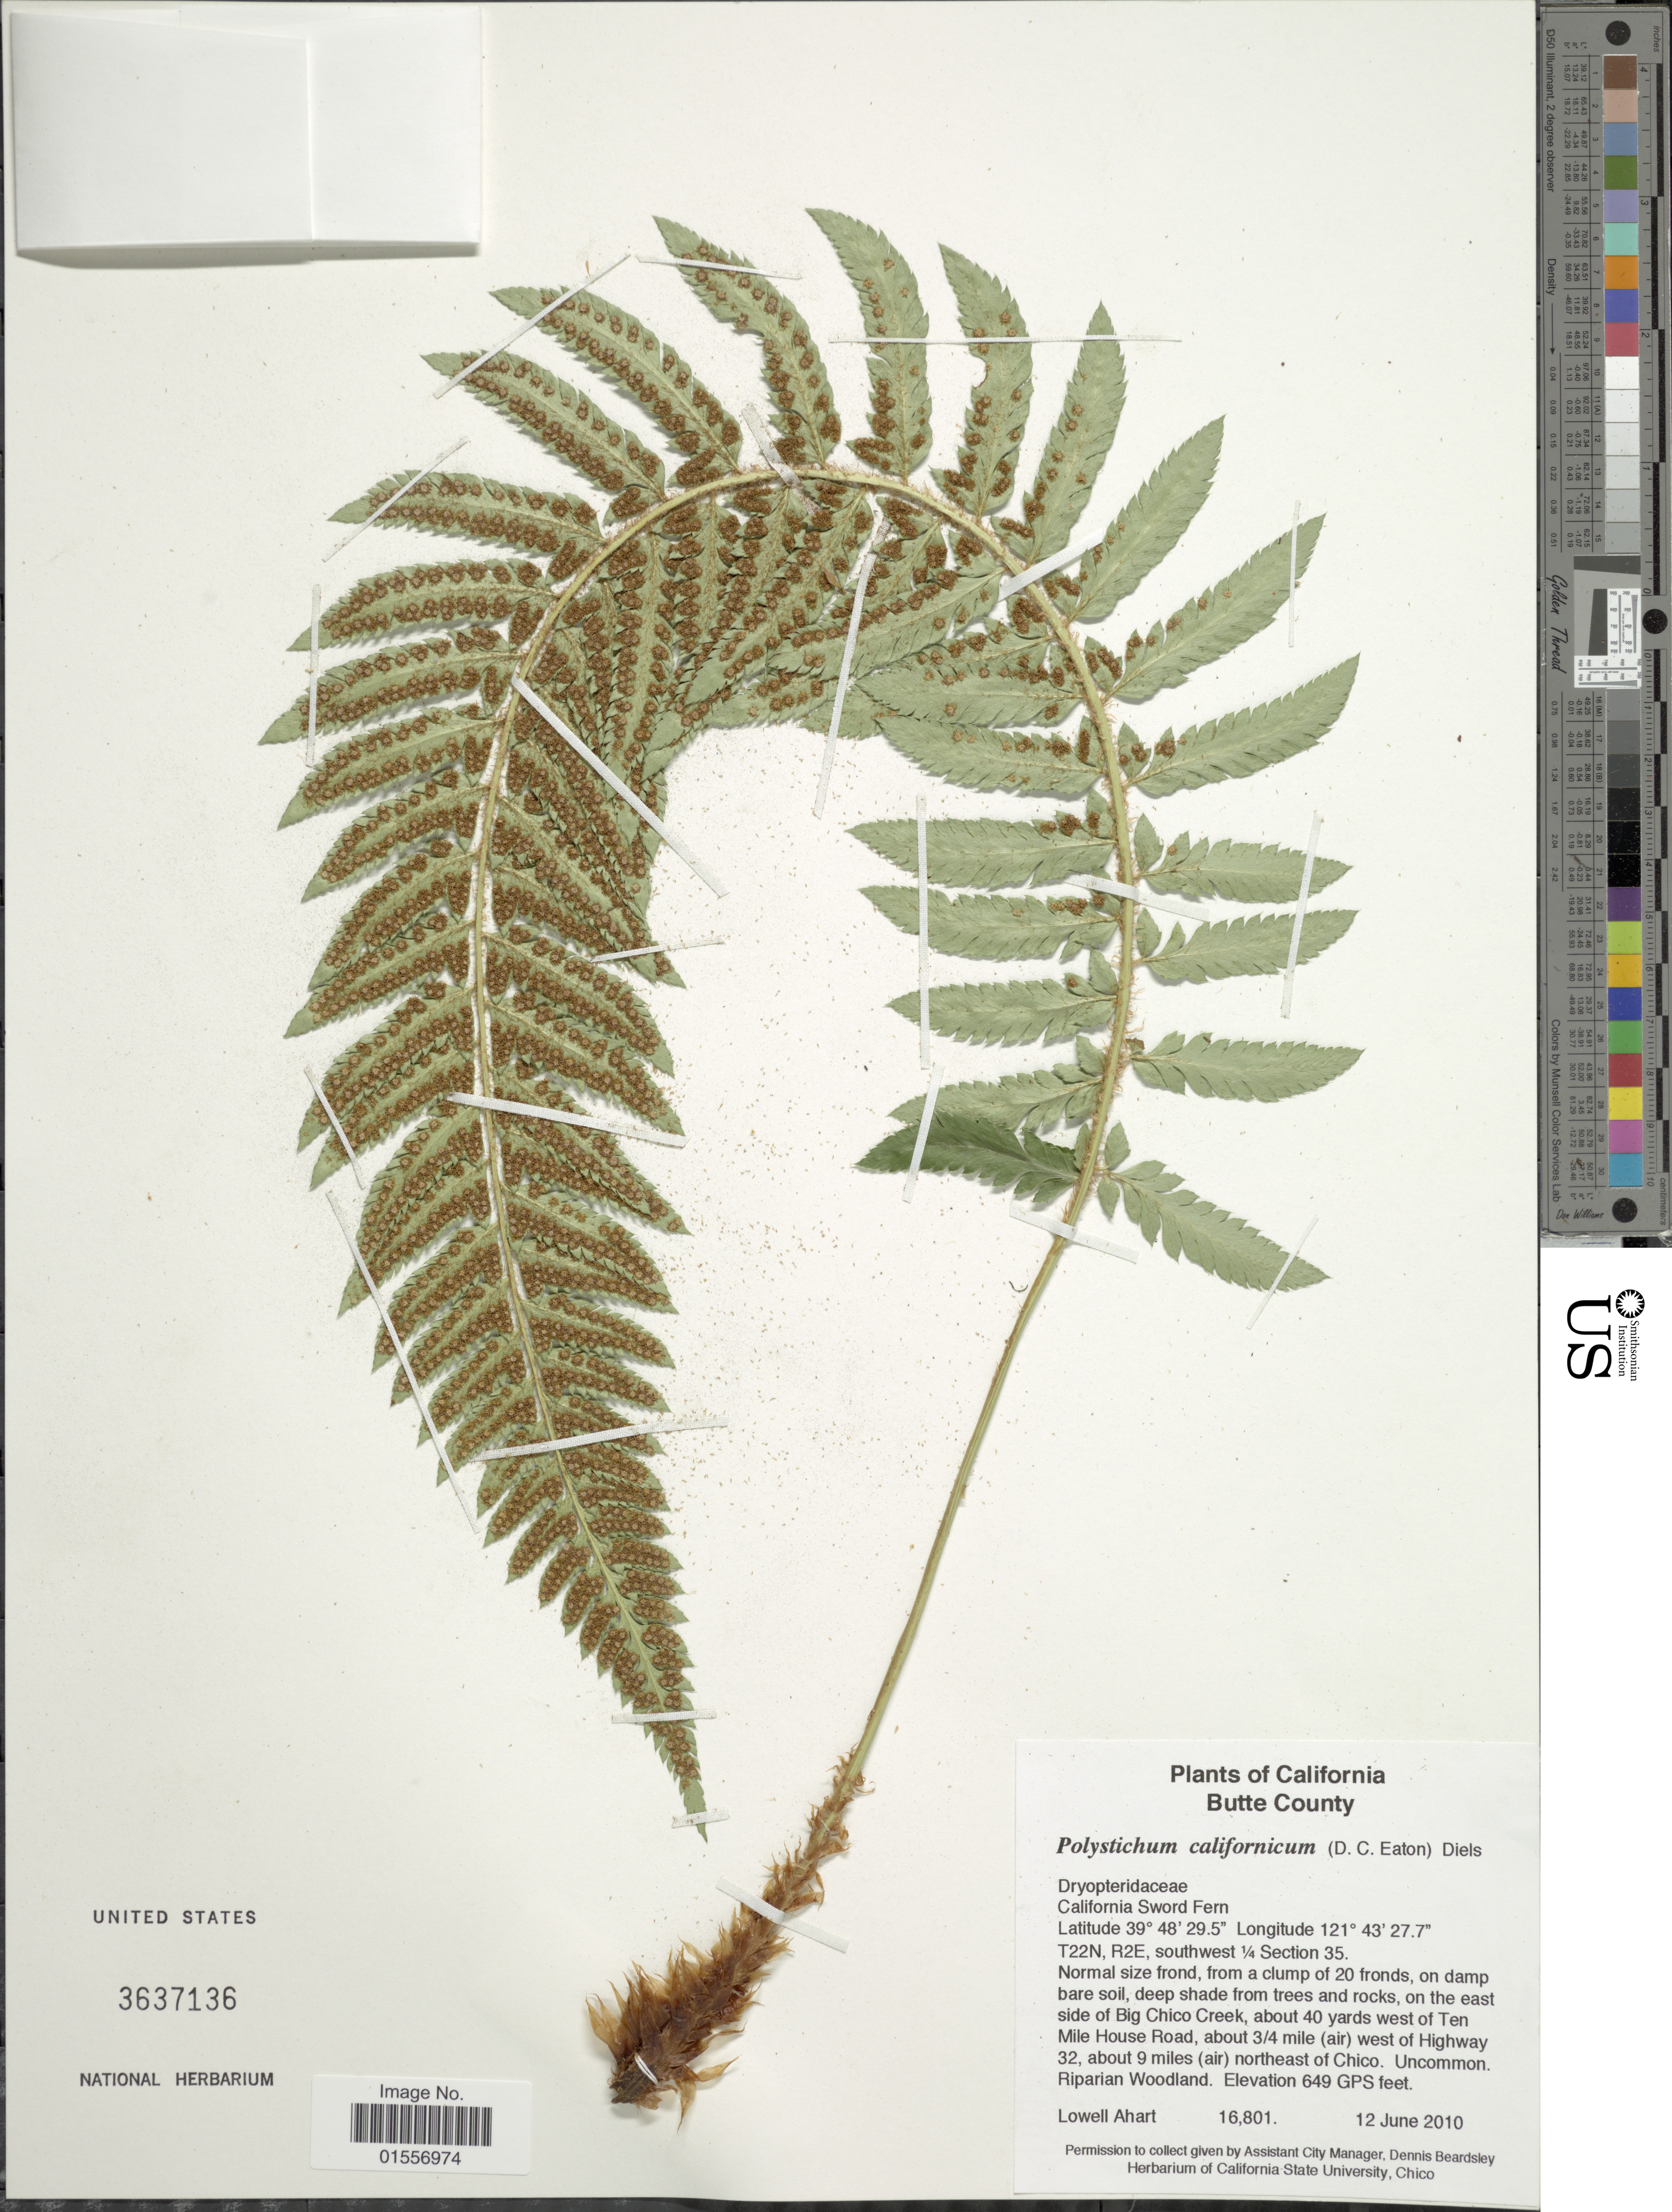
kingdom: Plantae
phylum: Tracheophyta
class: Polypodiopsida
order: Polypodiales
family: Dryopteridaceae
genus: Polystichum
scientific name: Polystichum californicum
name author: (D.C. Eaton) Diels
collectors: L. Ahart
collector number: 16801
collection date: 2010-06-21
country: United States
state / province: California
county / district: Butte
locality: Butte County, T22N, R2E, southwest 1/4 Section 35, on the east of Big Choco Creek, about 40 yards west of Ten Mile House Road, about 3/4 mile (air0 west of Highway 32, about 9 miles ( air) northeast of Chico. Uncommon, Riparian Woodland.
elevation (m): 198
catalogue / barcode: US 3637136